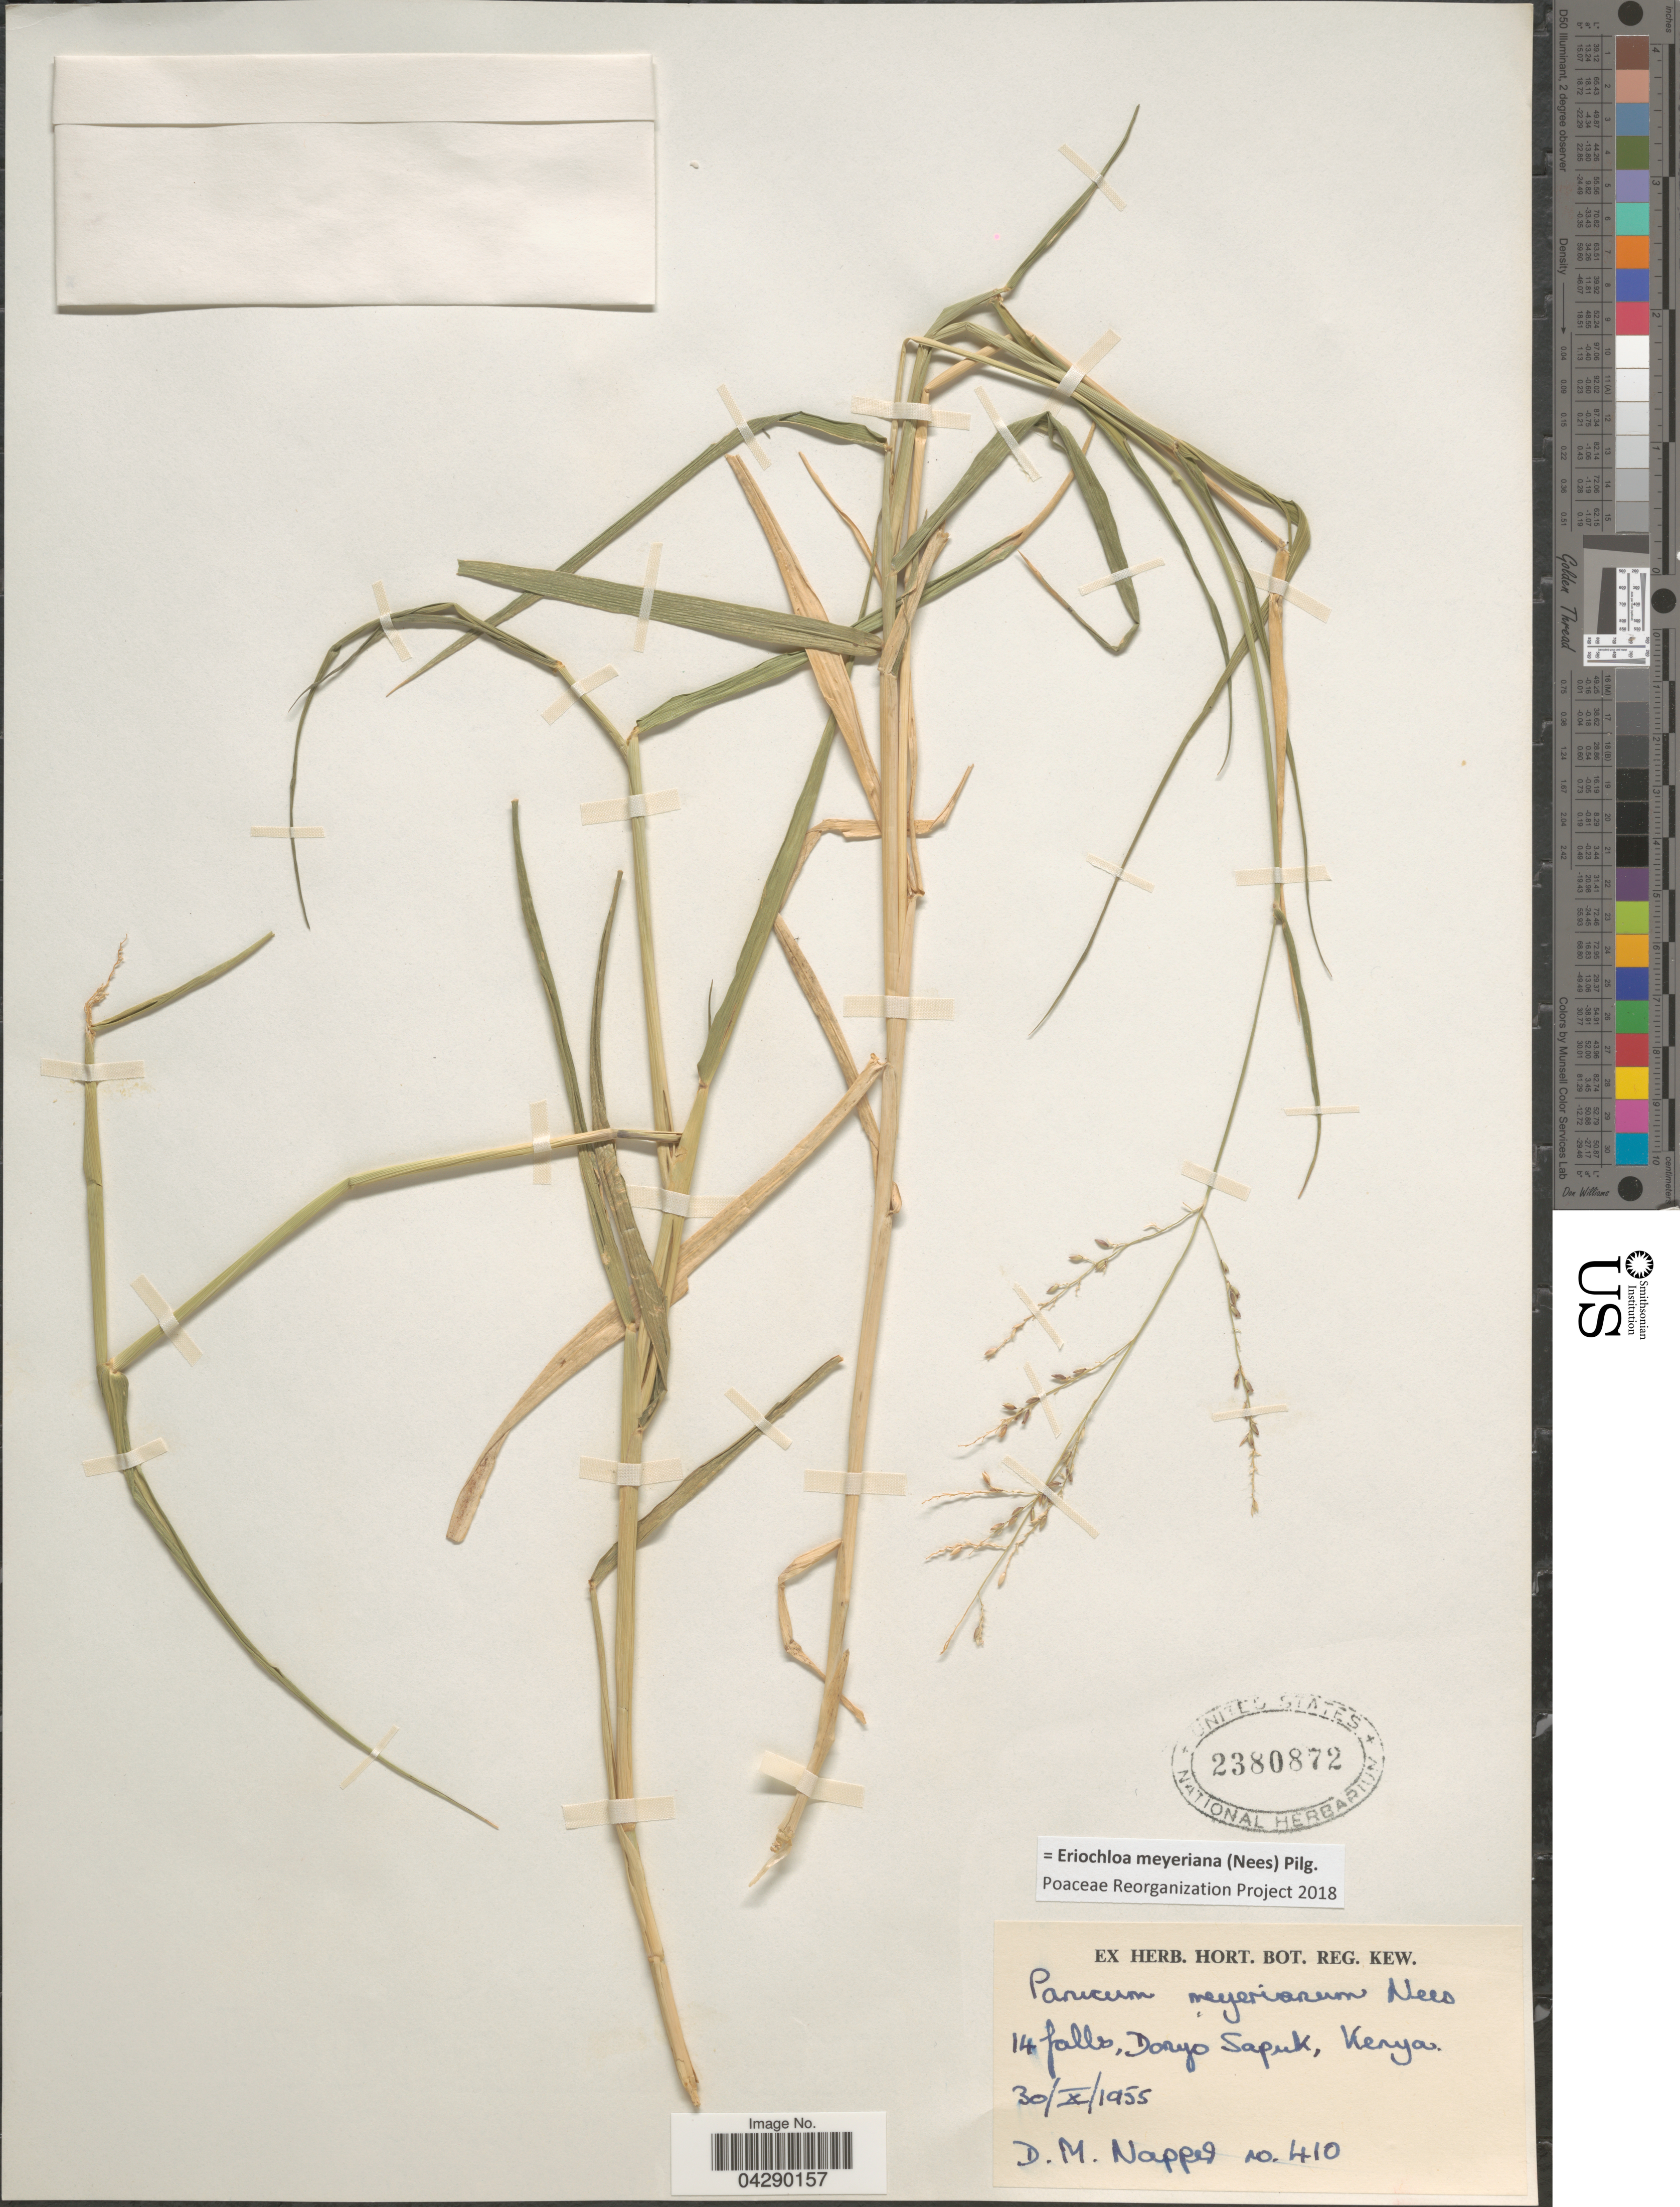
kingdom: Plantae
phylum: Tracheophyta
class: Liliopsida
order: Poales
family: Poaceae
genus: Eriochloa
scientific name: Eriochloa meyeriana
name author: (Nees) Pilg.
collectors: D. M. Napper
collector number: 410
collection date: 1955-10-30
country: Kenya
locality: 14 falls, Doryo Sapuk.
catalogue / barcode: US 2380872